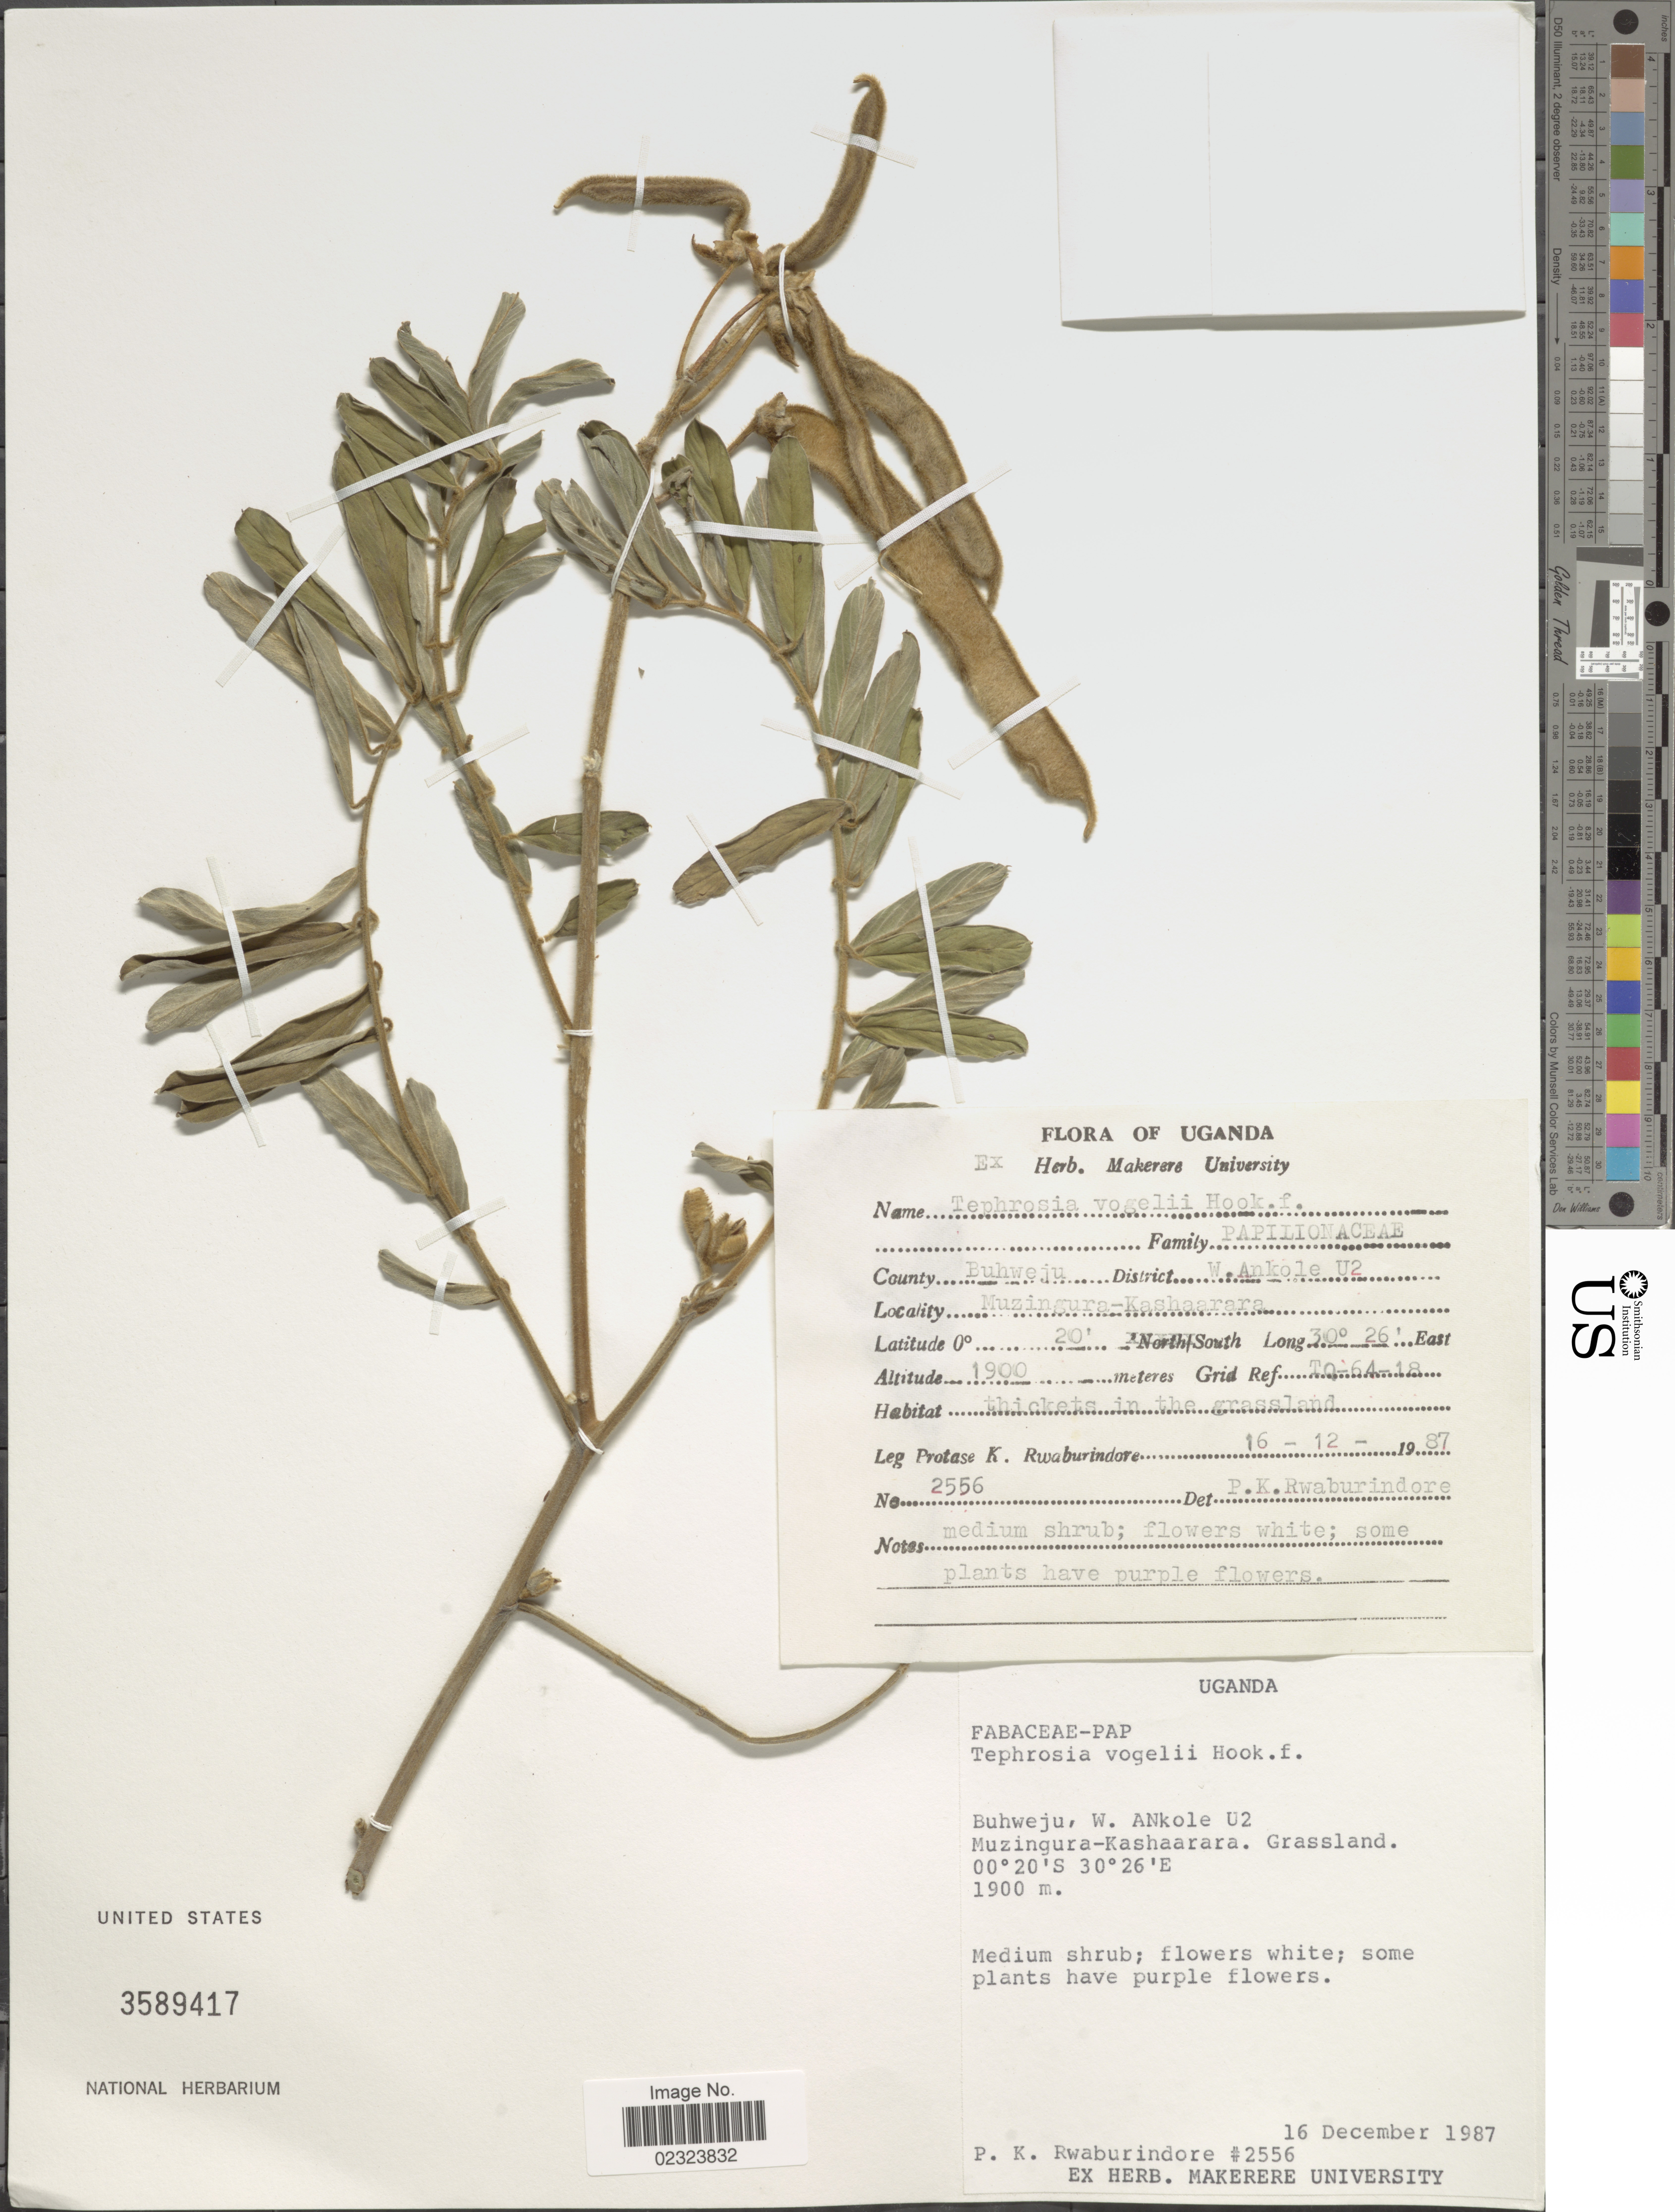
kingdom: Plantae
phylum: Tracheophyta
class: Magnoliopsida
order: Fabales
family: Fabaceae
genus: Tephrosia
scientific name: Tephrosia vogelii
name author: Hook. f.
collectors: P. Rwaburindore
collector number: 2556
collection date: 1987-12-16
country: Uganda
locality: Buhweja, W. ANkole U2 Muzingura-Kashaarara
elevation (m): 1900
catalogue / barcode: US 3589417